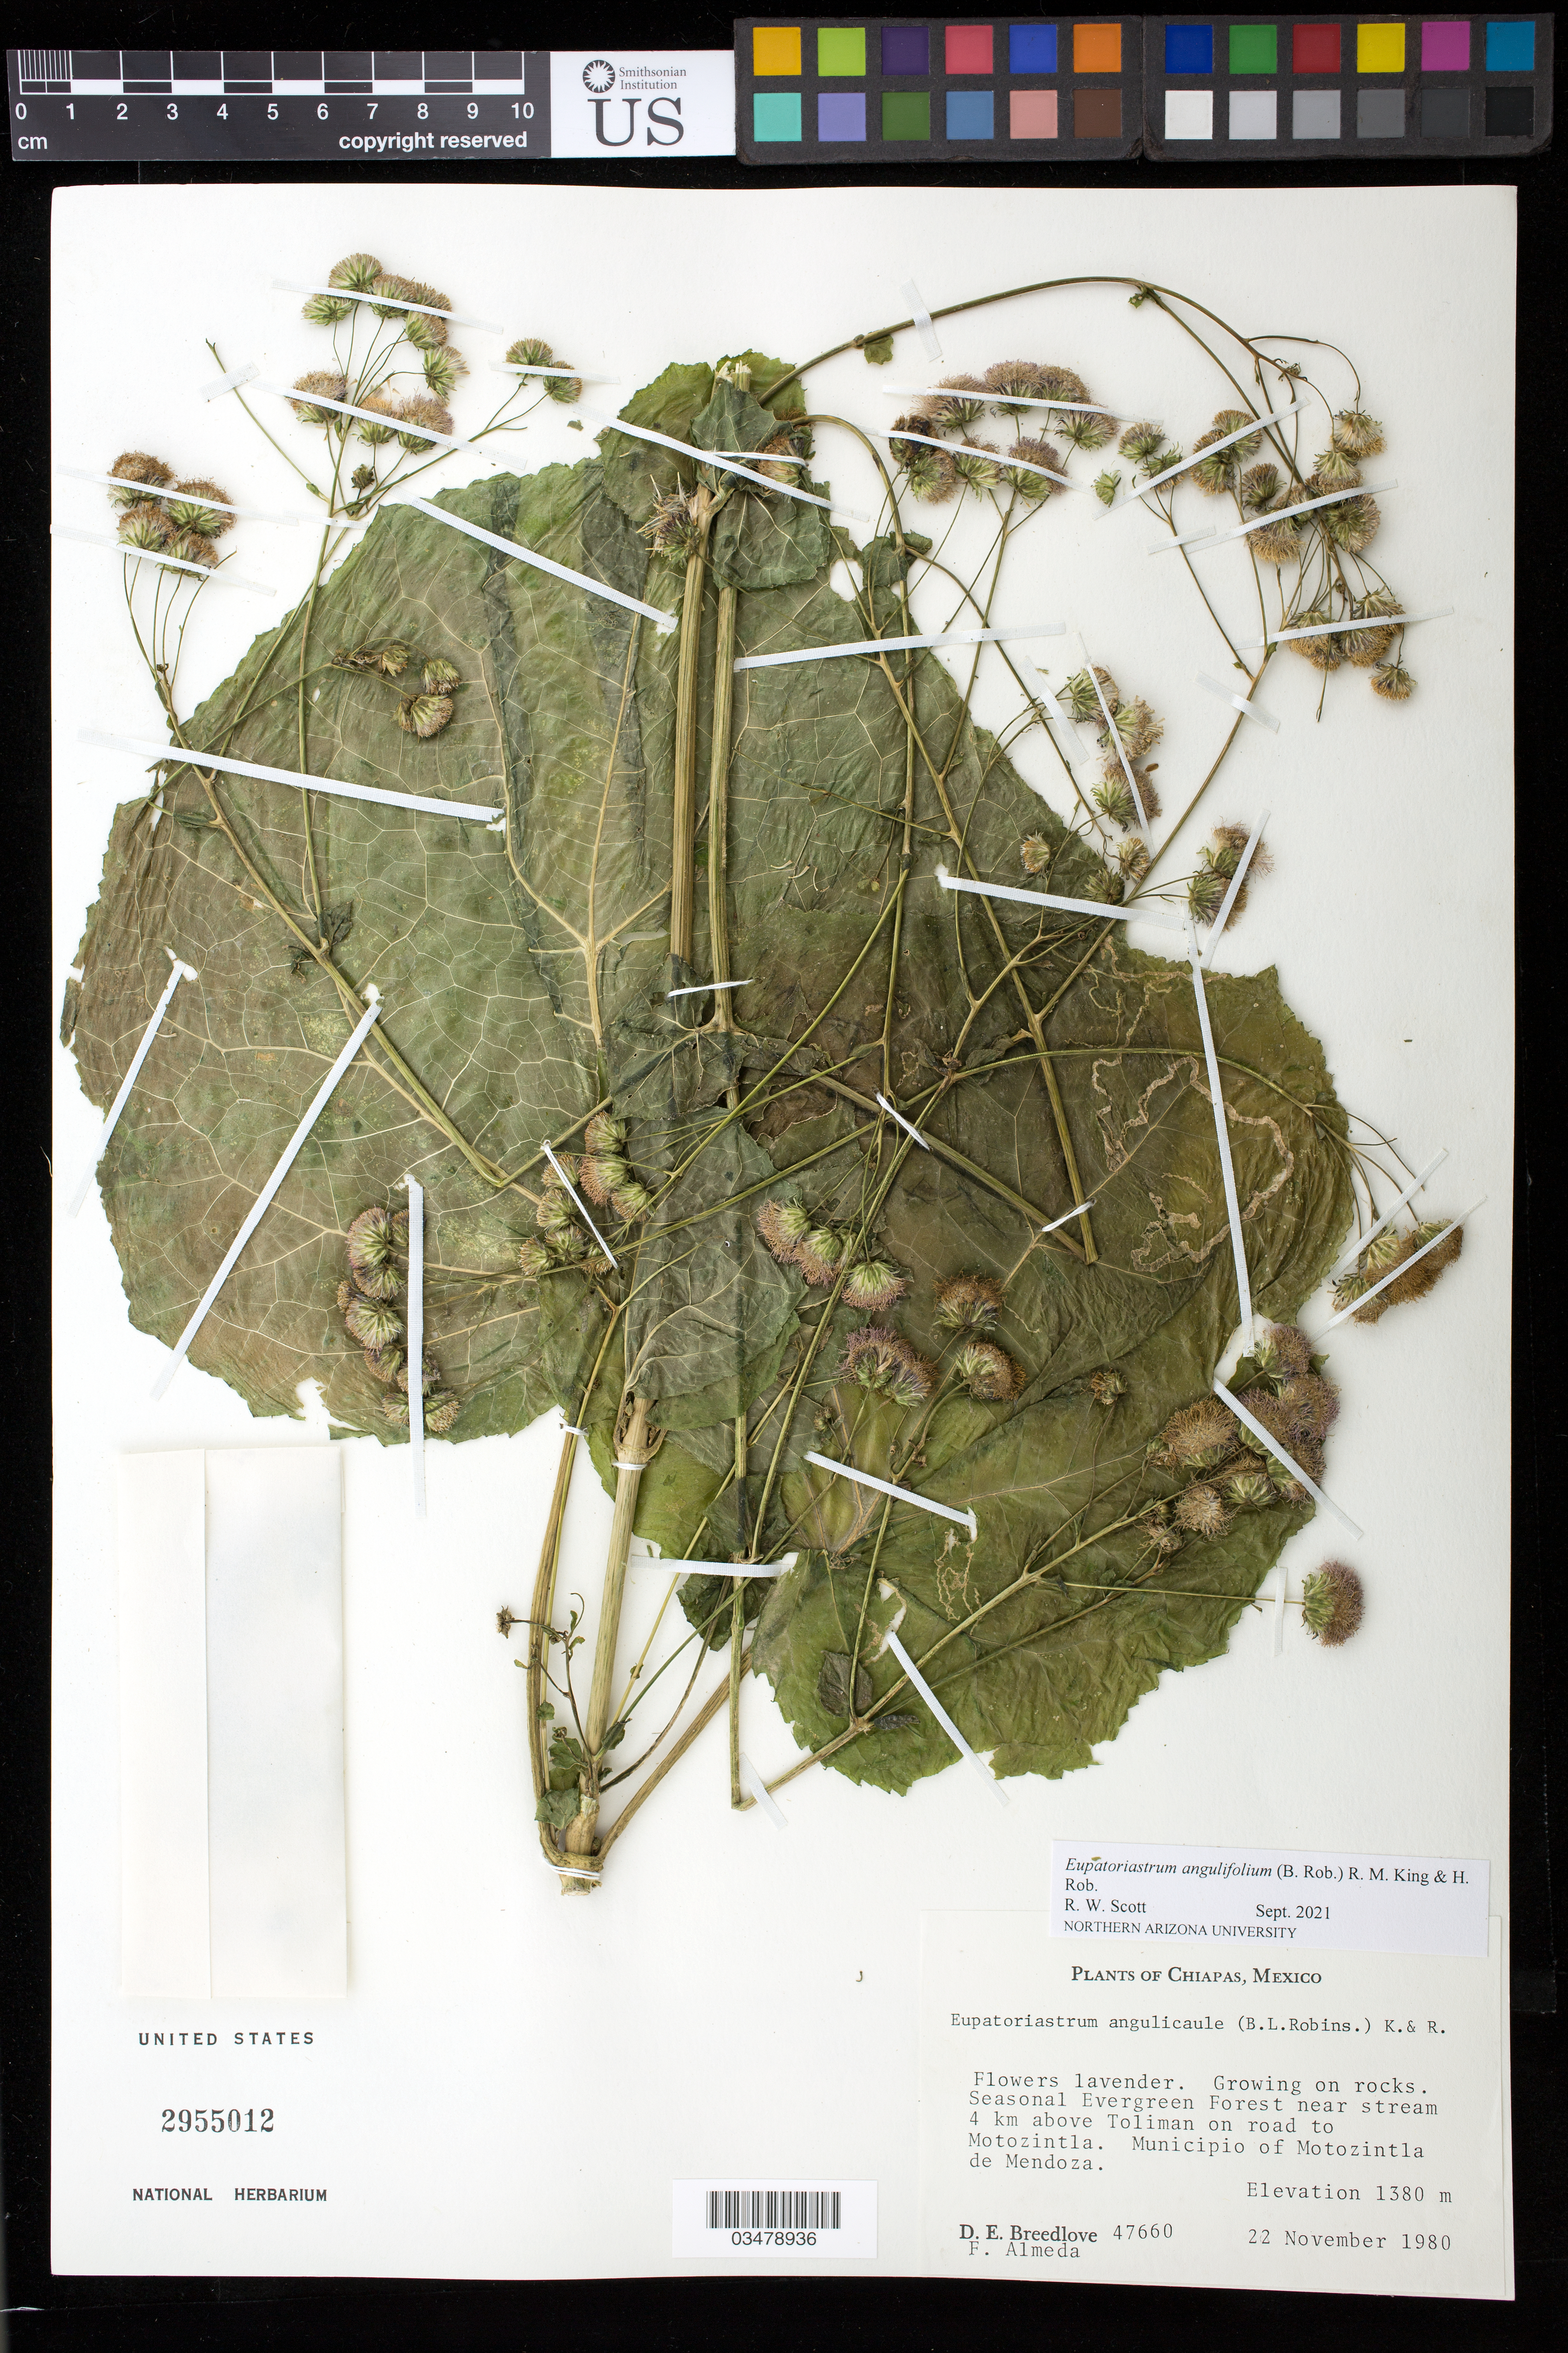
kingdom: Plantae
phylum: Tracheophyta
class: Magnoliopsida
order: Asterales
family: Asteraceae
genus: Eupatoriastrum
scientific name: Eupatoriastrum angulifolium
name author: (B.L. Rob.) R.M. King & H. Rob.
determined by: Scott, R. W.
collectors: D. E. Breedlove & F. Almeda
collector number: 47660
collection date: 1980-11-22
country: Mexico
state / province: Chiapas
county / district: Motozintla de Mendoza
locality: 4 km above Toliman on road to Motozintla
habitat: Growing on rocks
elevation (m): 1380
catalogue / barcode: US 2955012